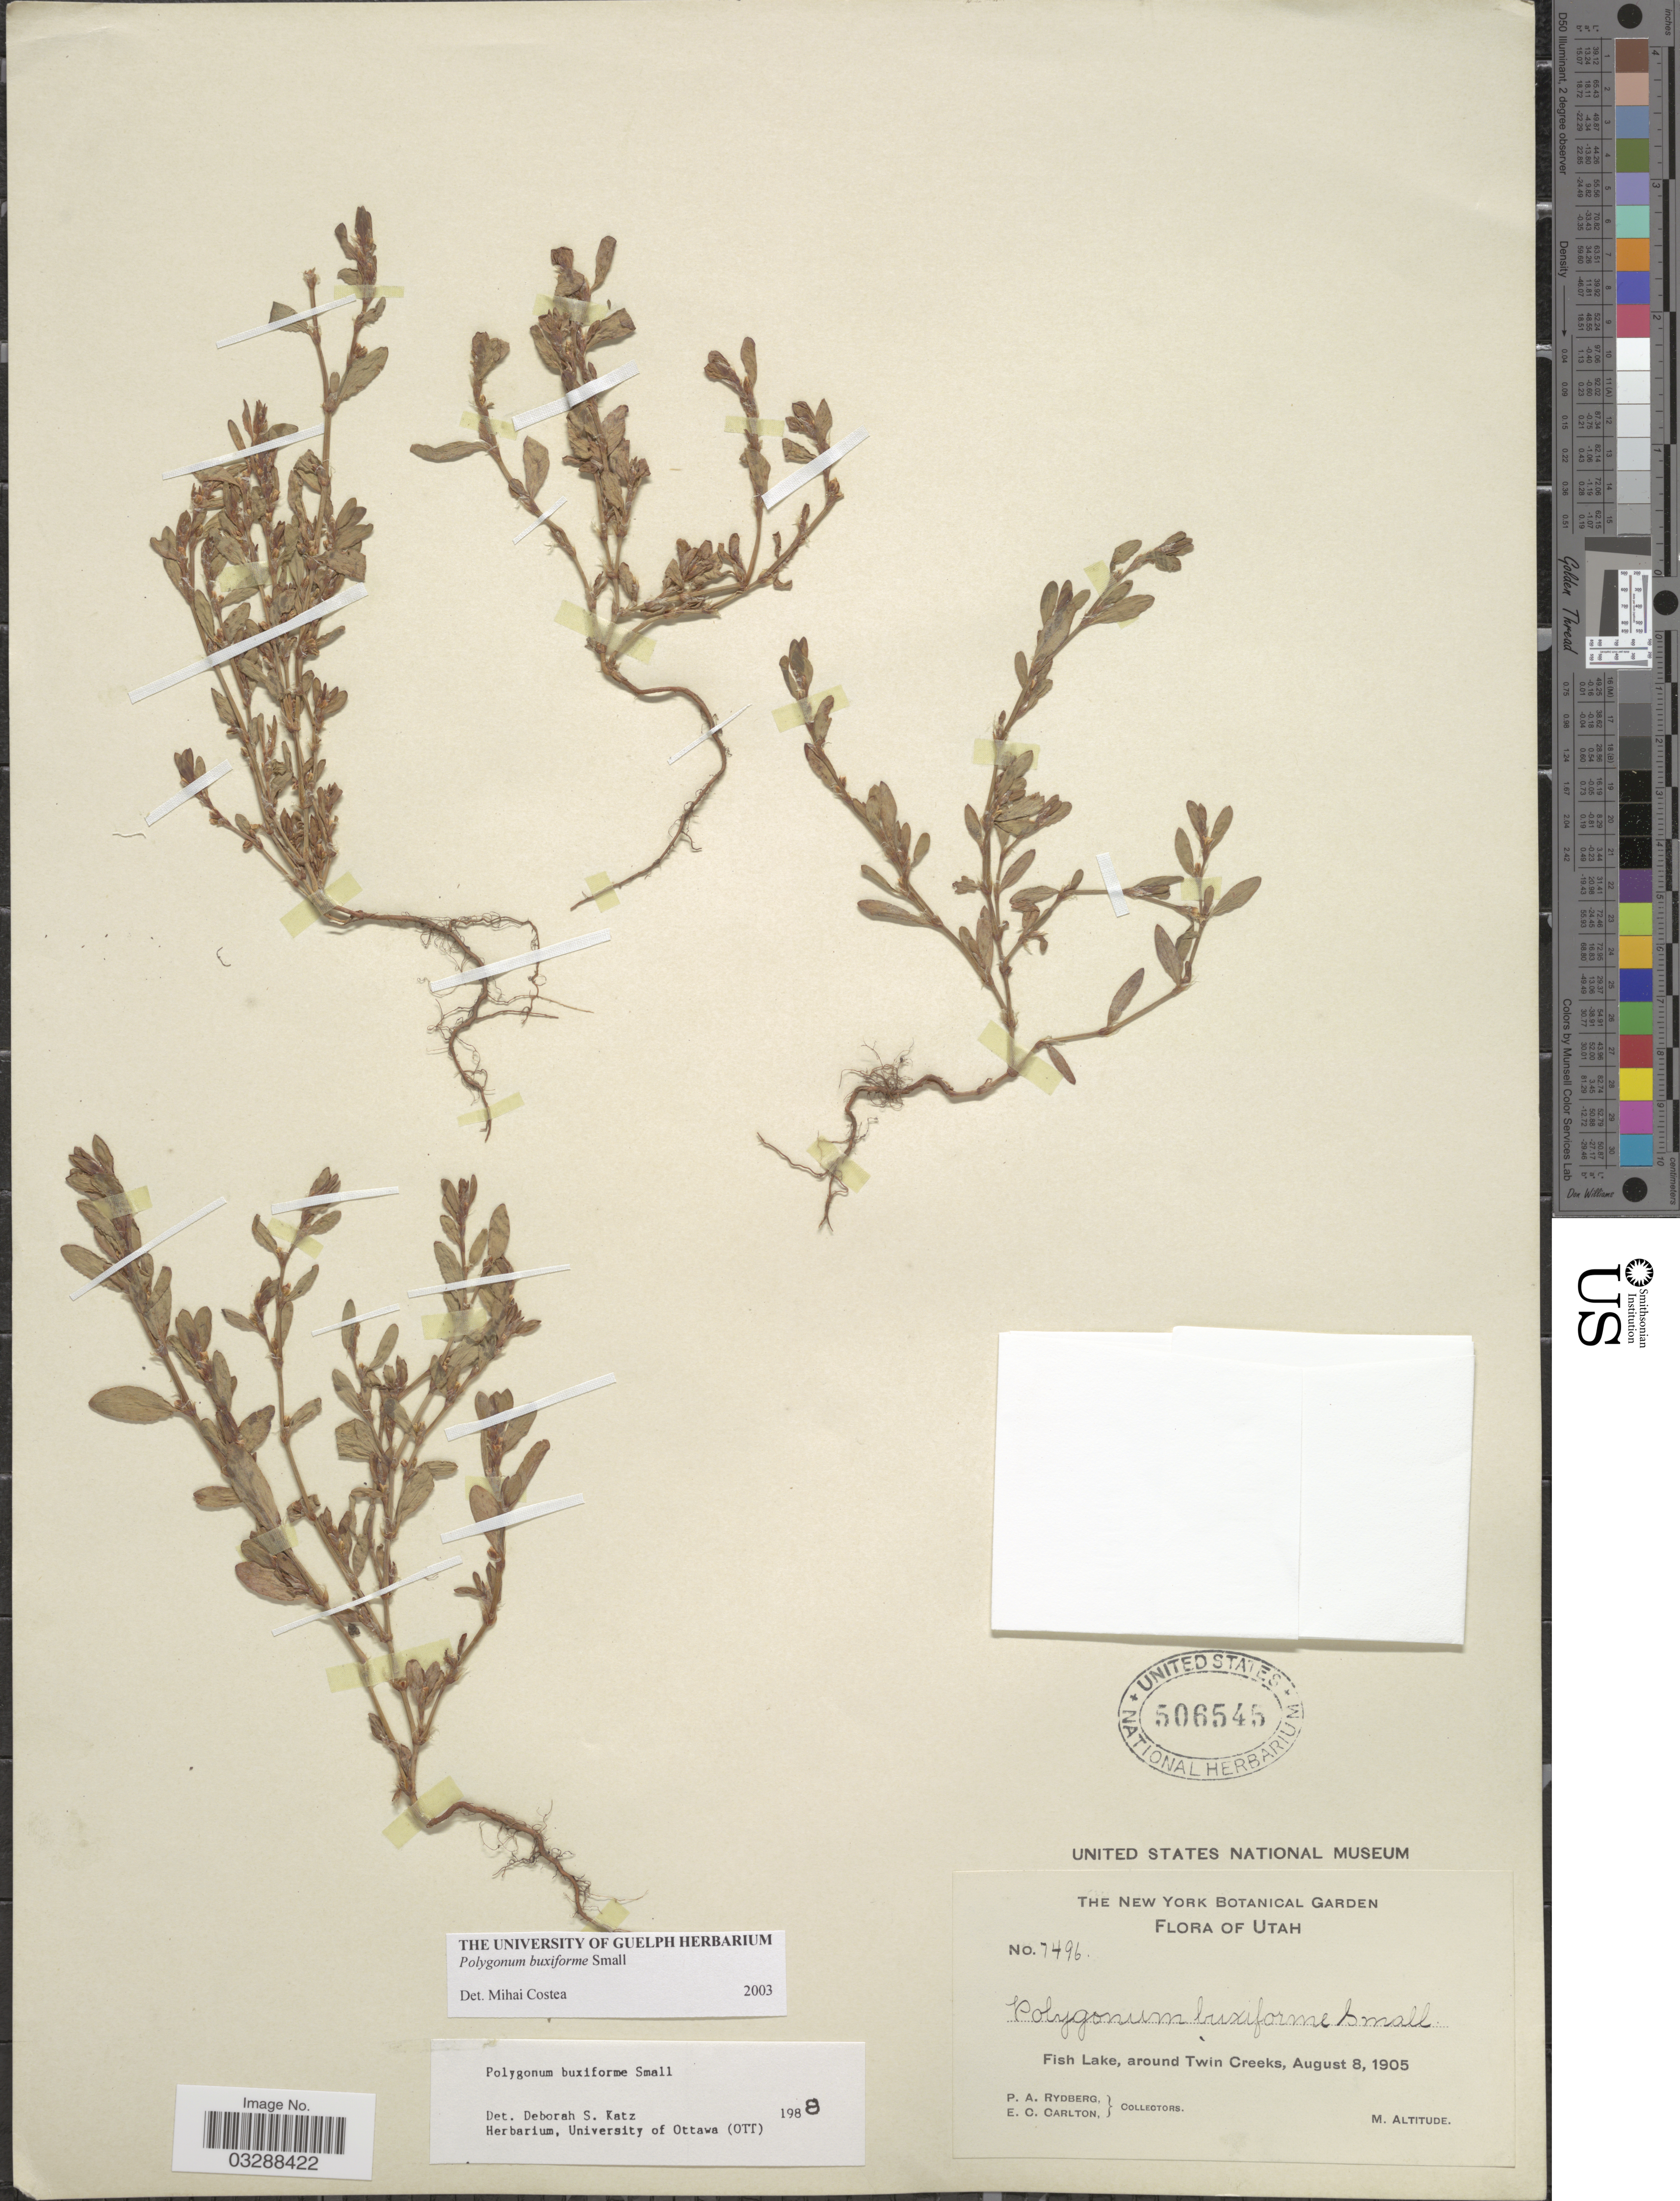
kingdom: Plantae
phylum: Tracheophyta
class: Magnoliopsida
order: Caryophyllales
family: Polygonaceae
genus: Polygonum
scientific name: Polygonum buxiforme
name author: Small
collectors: P. A. Rydberg & E. Carlton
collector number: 7496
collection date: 1905-08-08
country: United States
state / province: Utah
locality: Fish Lake, around Twin Creek.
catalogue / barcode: US 506545